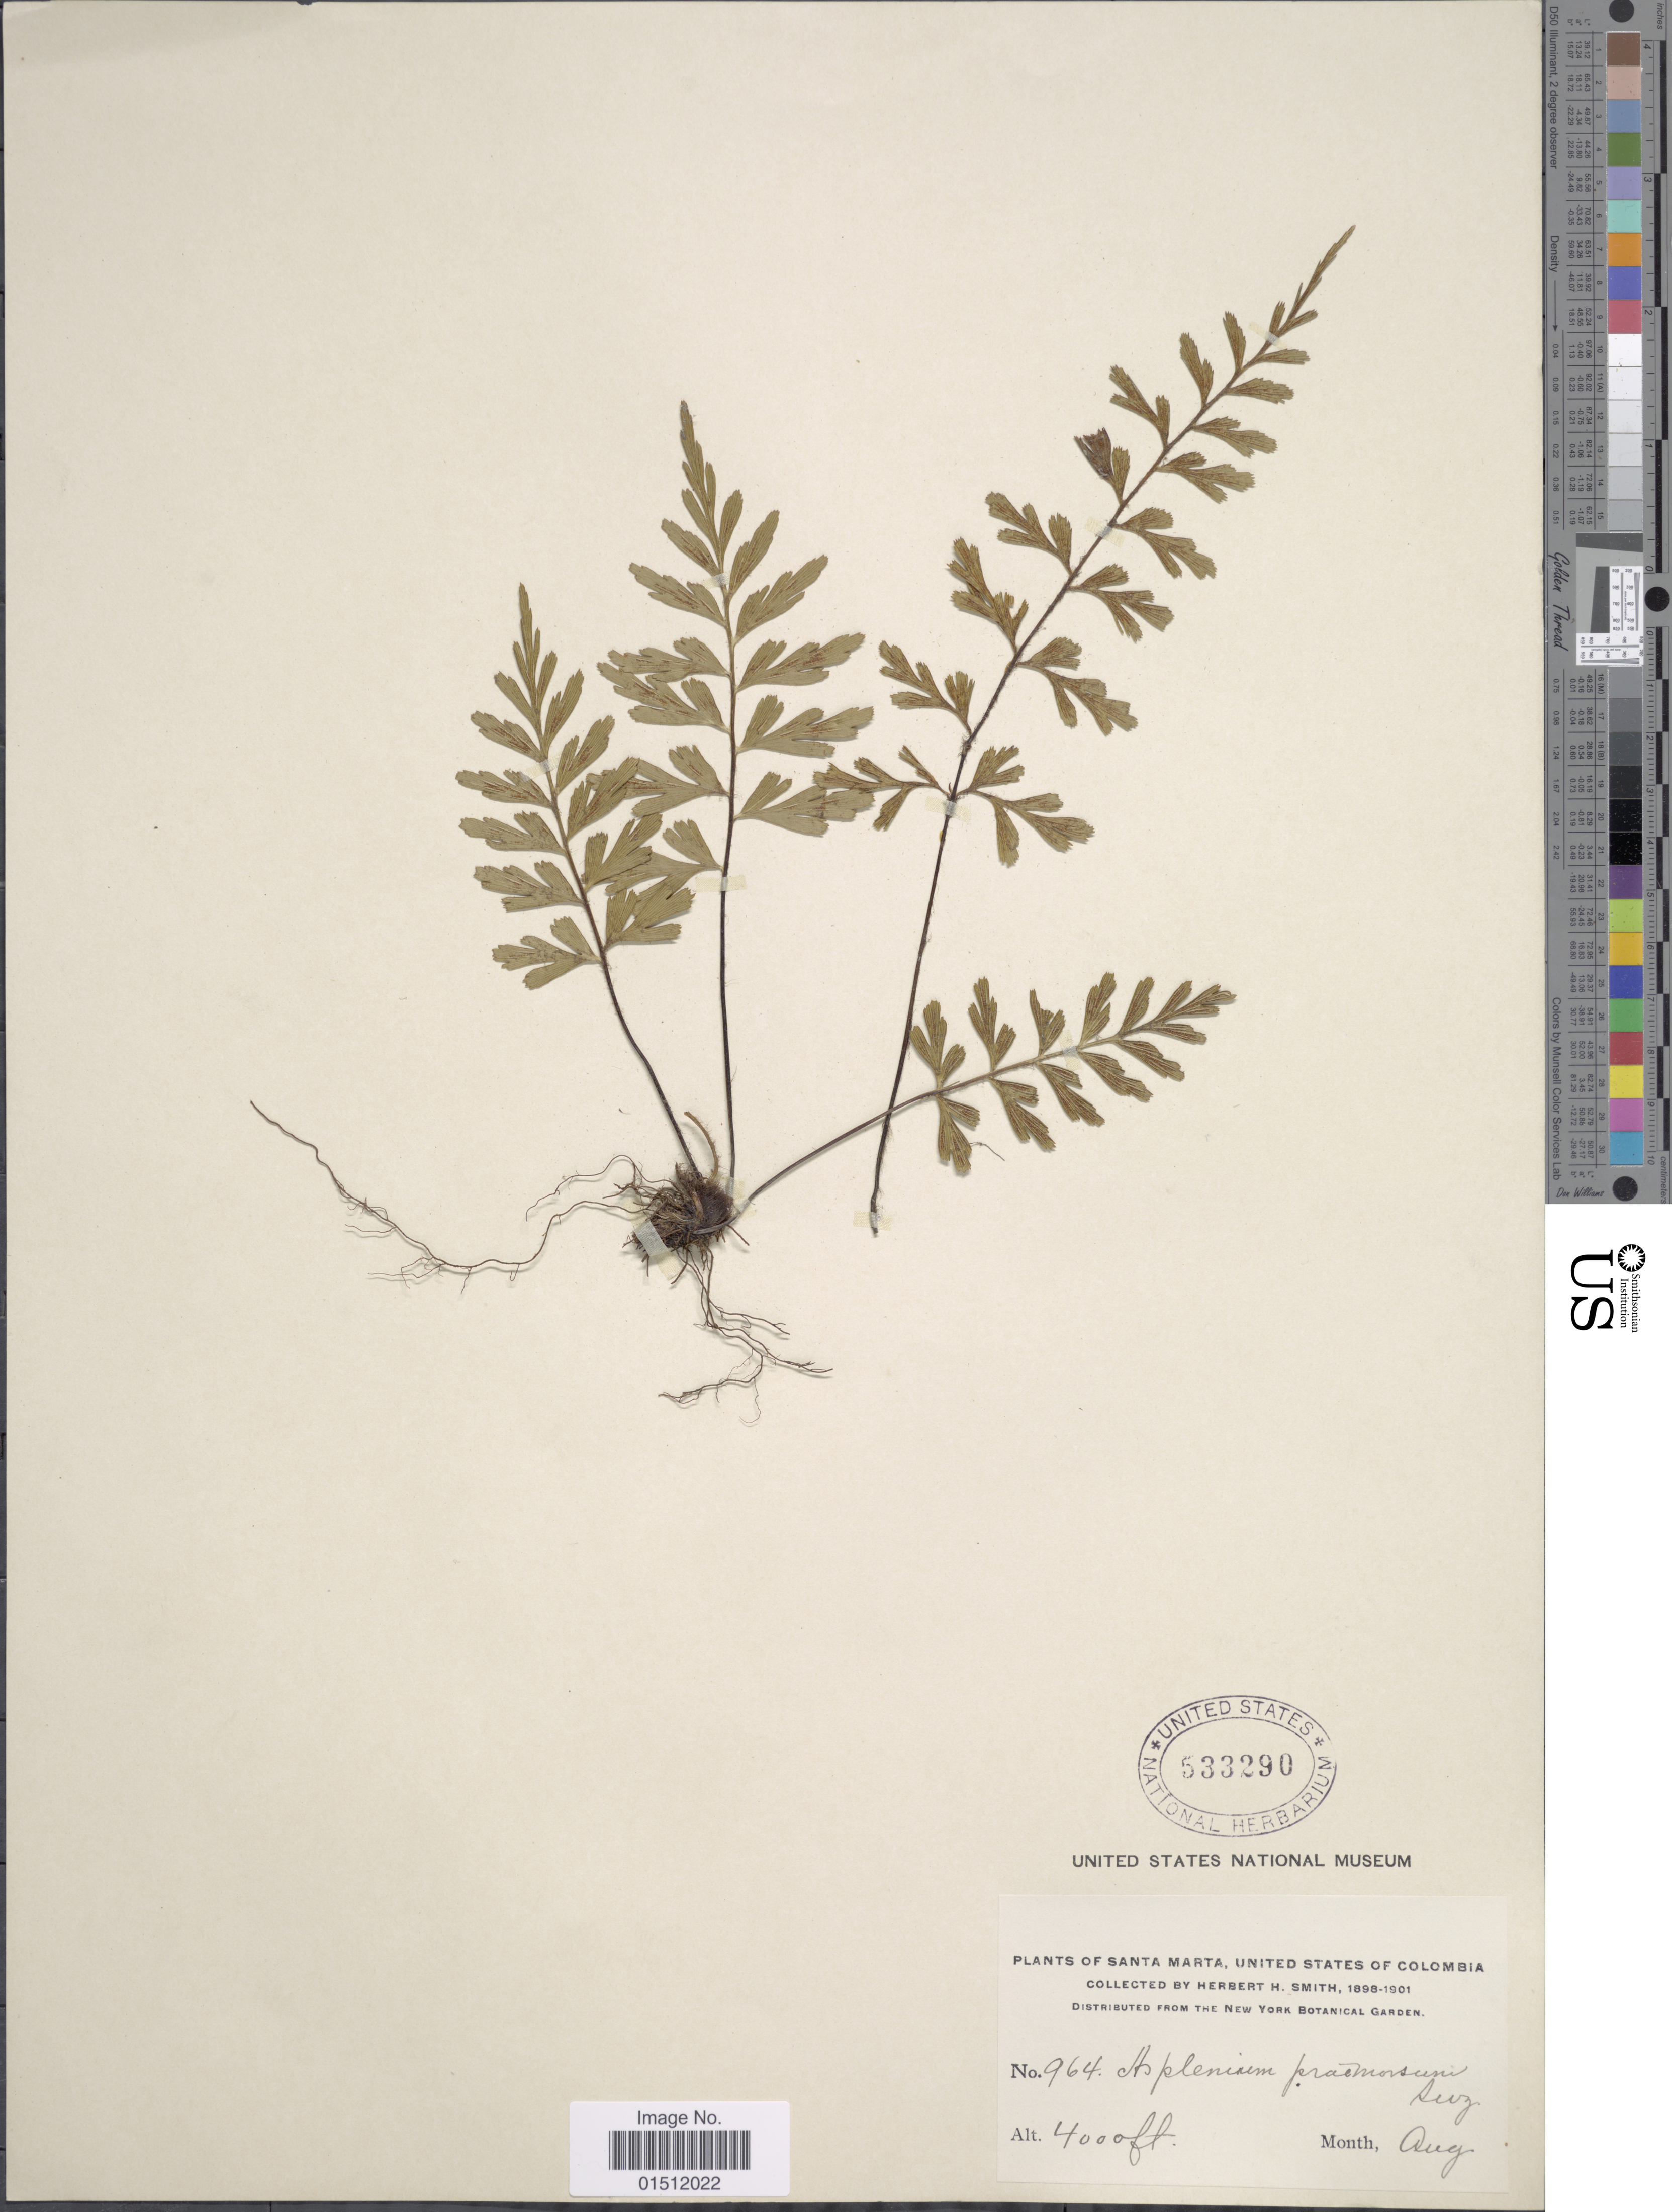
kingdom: Plantae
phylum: Tracheophyta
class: Polypodiopsida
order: Polypodiales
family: Aspleniaceae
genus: Asplenium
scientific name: Asplenium praemorsum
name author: Sw.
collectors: Herbert H. Smith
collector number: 964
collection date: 1898-08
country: Colombia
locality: Santa Marta.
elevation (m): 1219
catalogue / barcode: US 533290